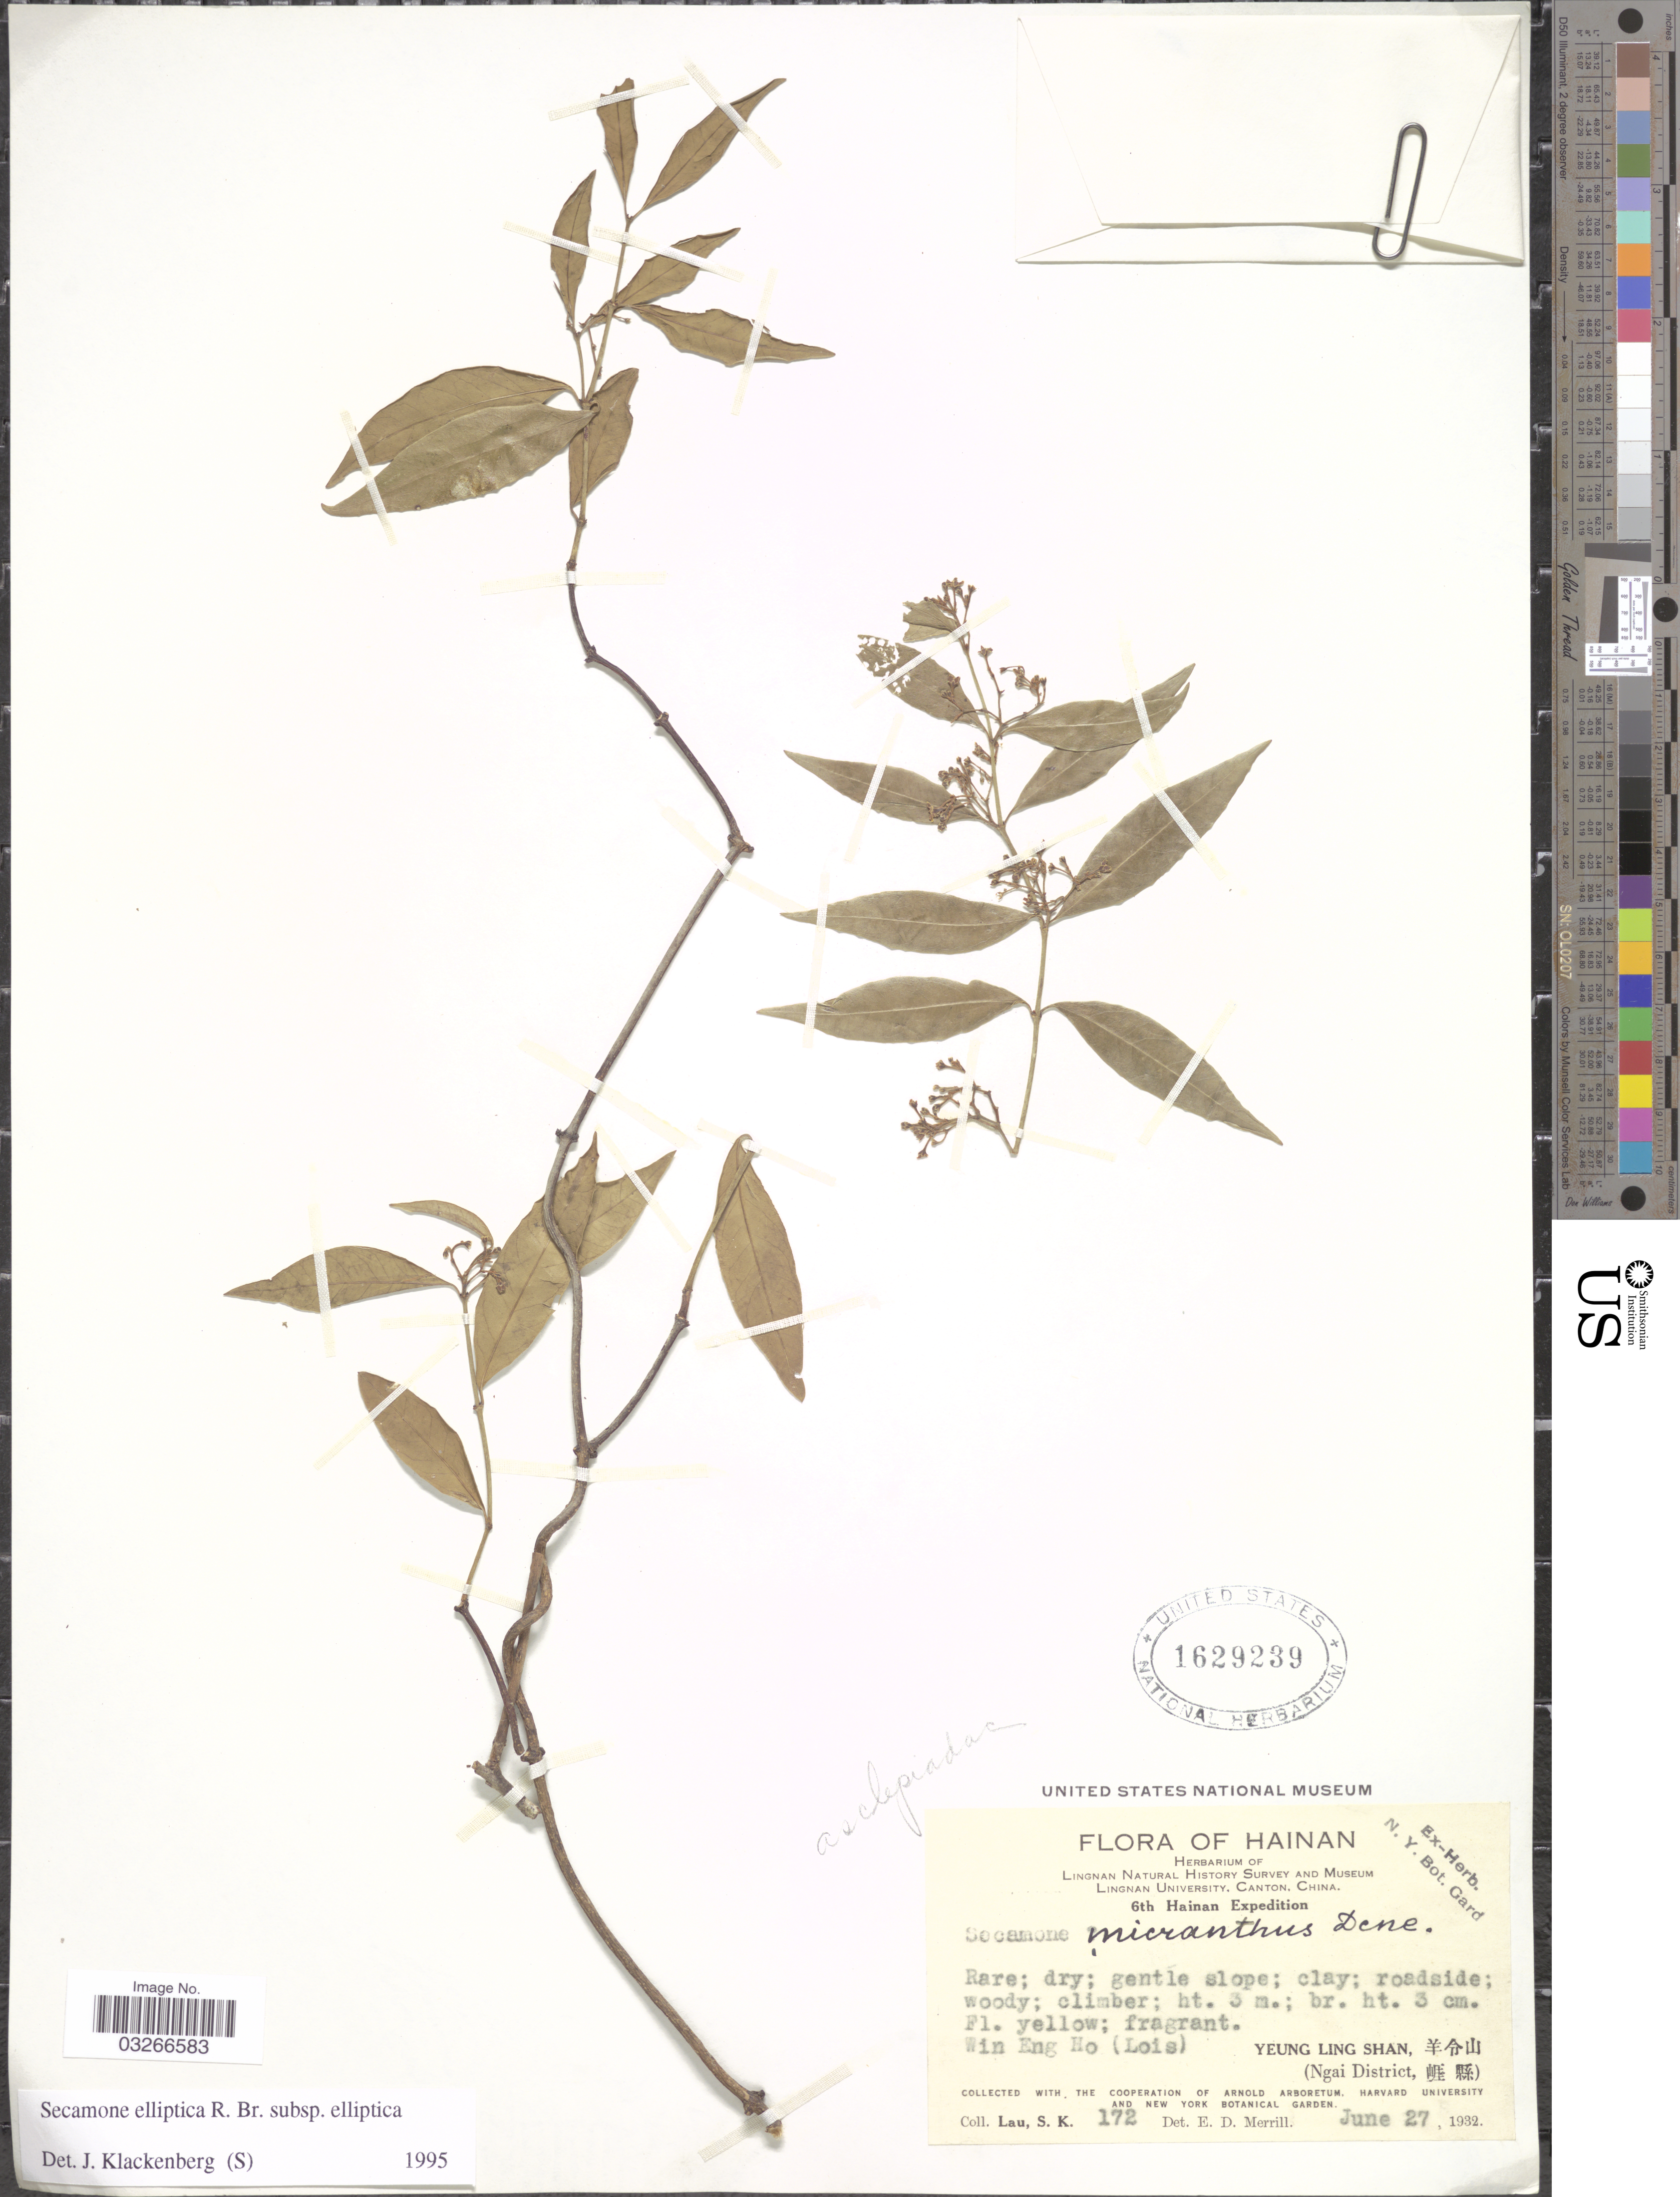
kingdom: Plantae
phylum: Tracheophyta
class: Magnoliopsida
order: Gentianales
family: Apocynaceae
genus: Secamone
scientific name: Secamone elliptica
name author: R. Br.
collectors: S. K. Lau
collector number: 172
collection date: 1932-06-27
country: China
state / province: Hainan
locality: Win Eng Ho (Lois). Yeung Ling Shan. (Ngai District).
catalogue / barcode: US 1629239